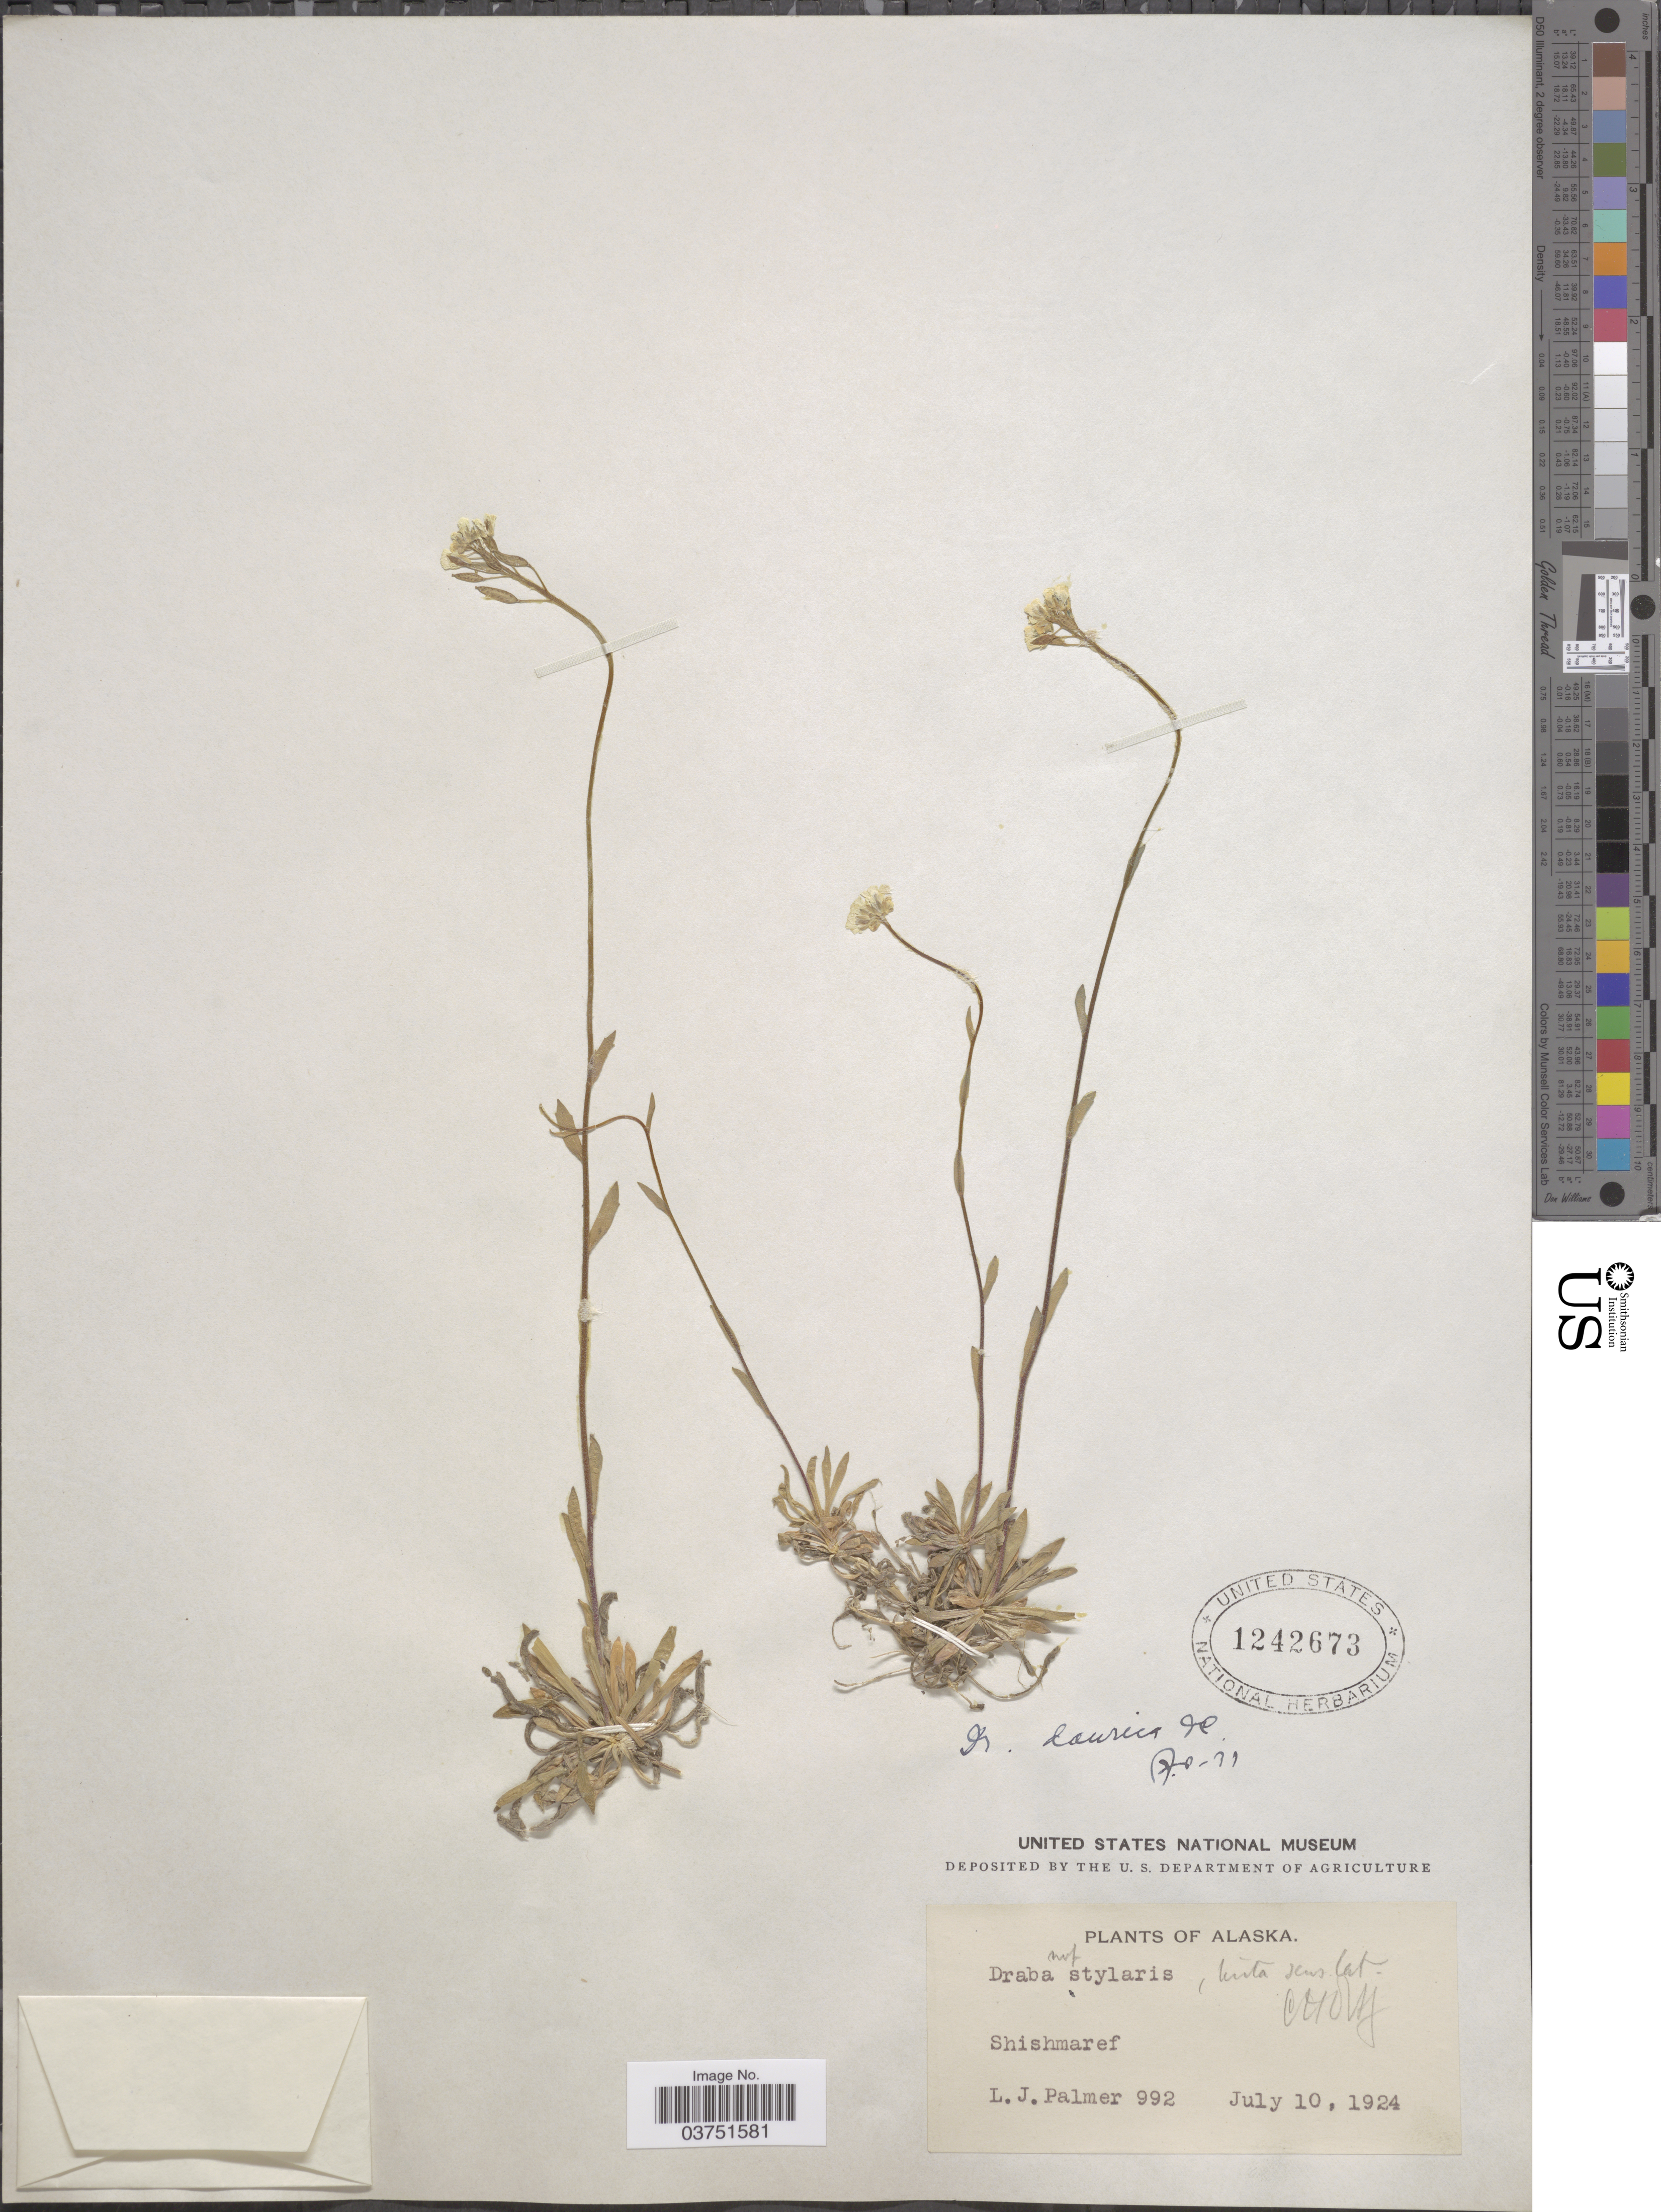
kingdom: Plantae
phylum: Tracheophyta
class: Magnoliopsida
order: Brassicales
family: Brassicaceae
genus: Draba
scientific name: Draba incana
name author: L.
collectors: L. J. Palmer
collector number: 992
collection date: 1924-07-10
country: United States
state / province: Alaska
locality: Shishmaref.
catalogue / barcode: US 1242673